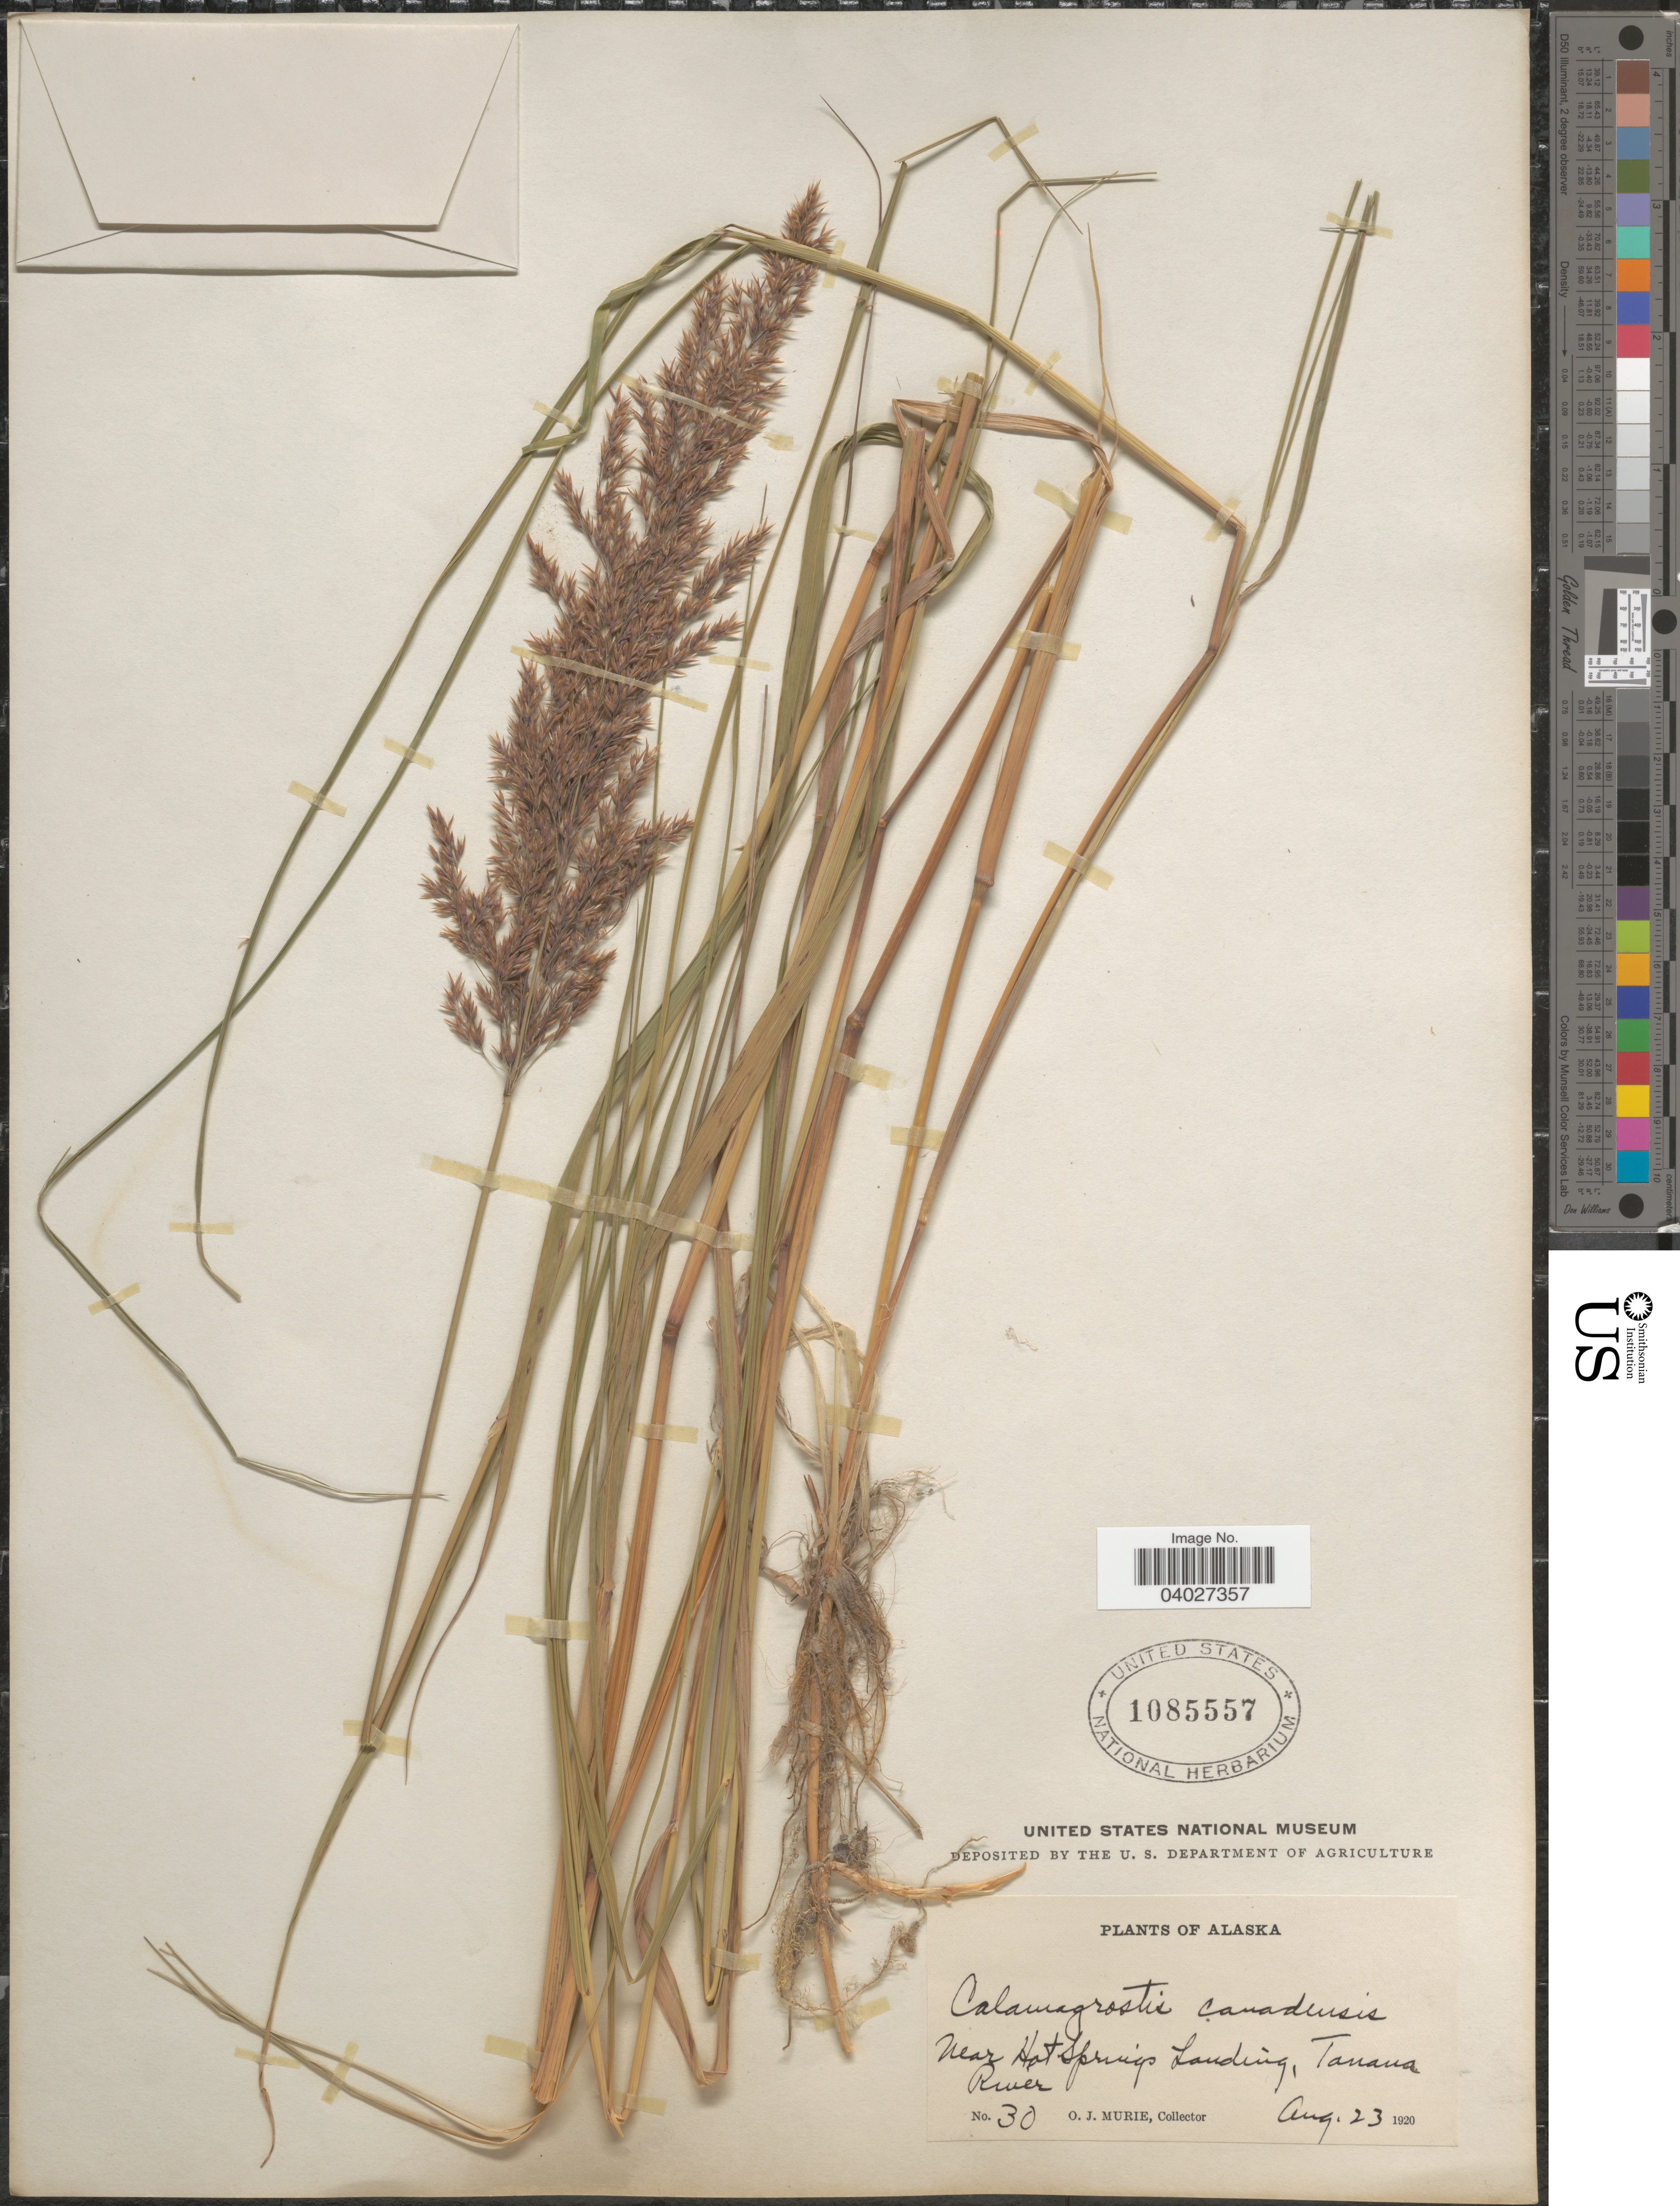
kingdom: Plantae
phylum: Tracheophyta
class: Liliopsida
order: Poales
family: Poaceae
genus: Calamagrostis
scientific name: Calamagrostis canadensis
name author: (Michx.) P. Beauv.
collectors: O. Murie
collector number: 30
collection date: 1920-08-23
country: United States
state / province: Alaska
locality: Near Hot Springs Landing, Tanana River.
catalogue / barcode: US 1085557